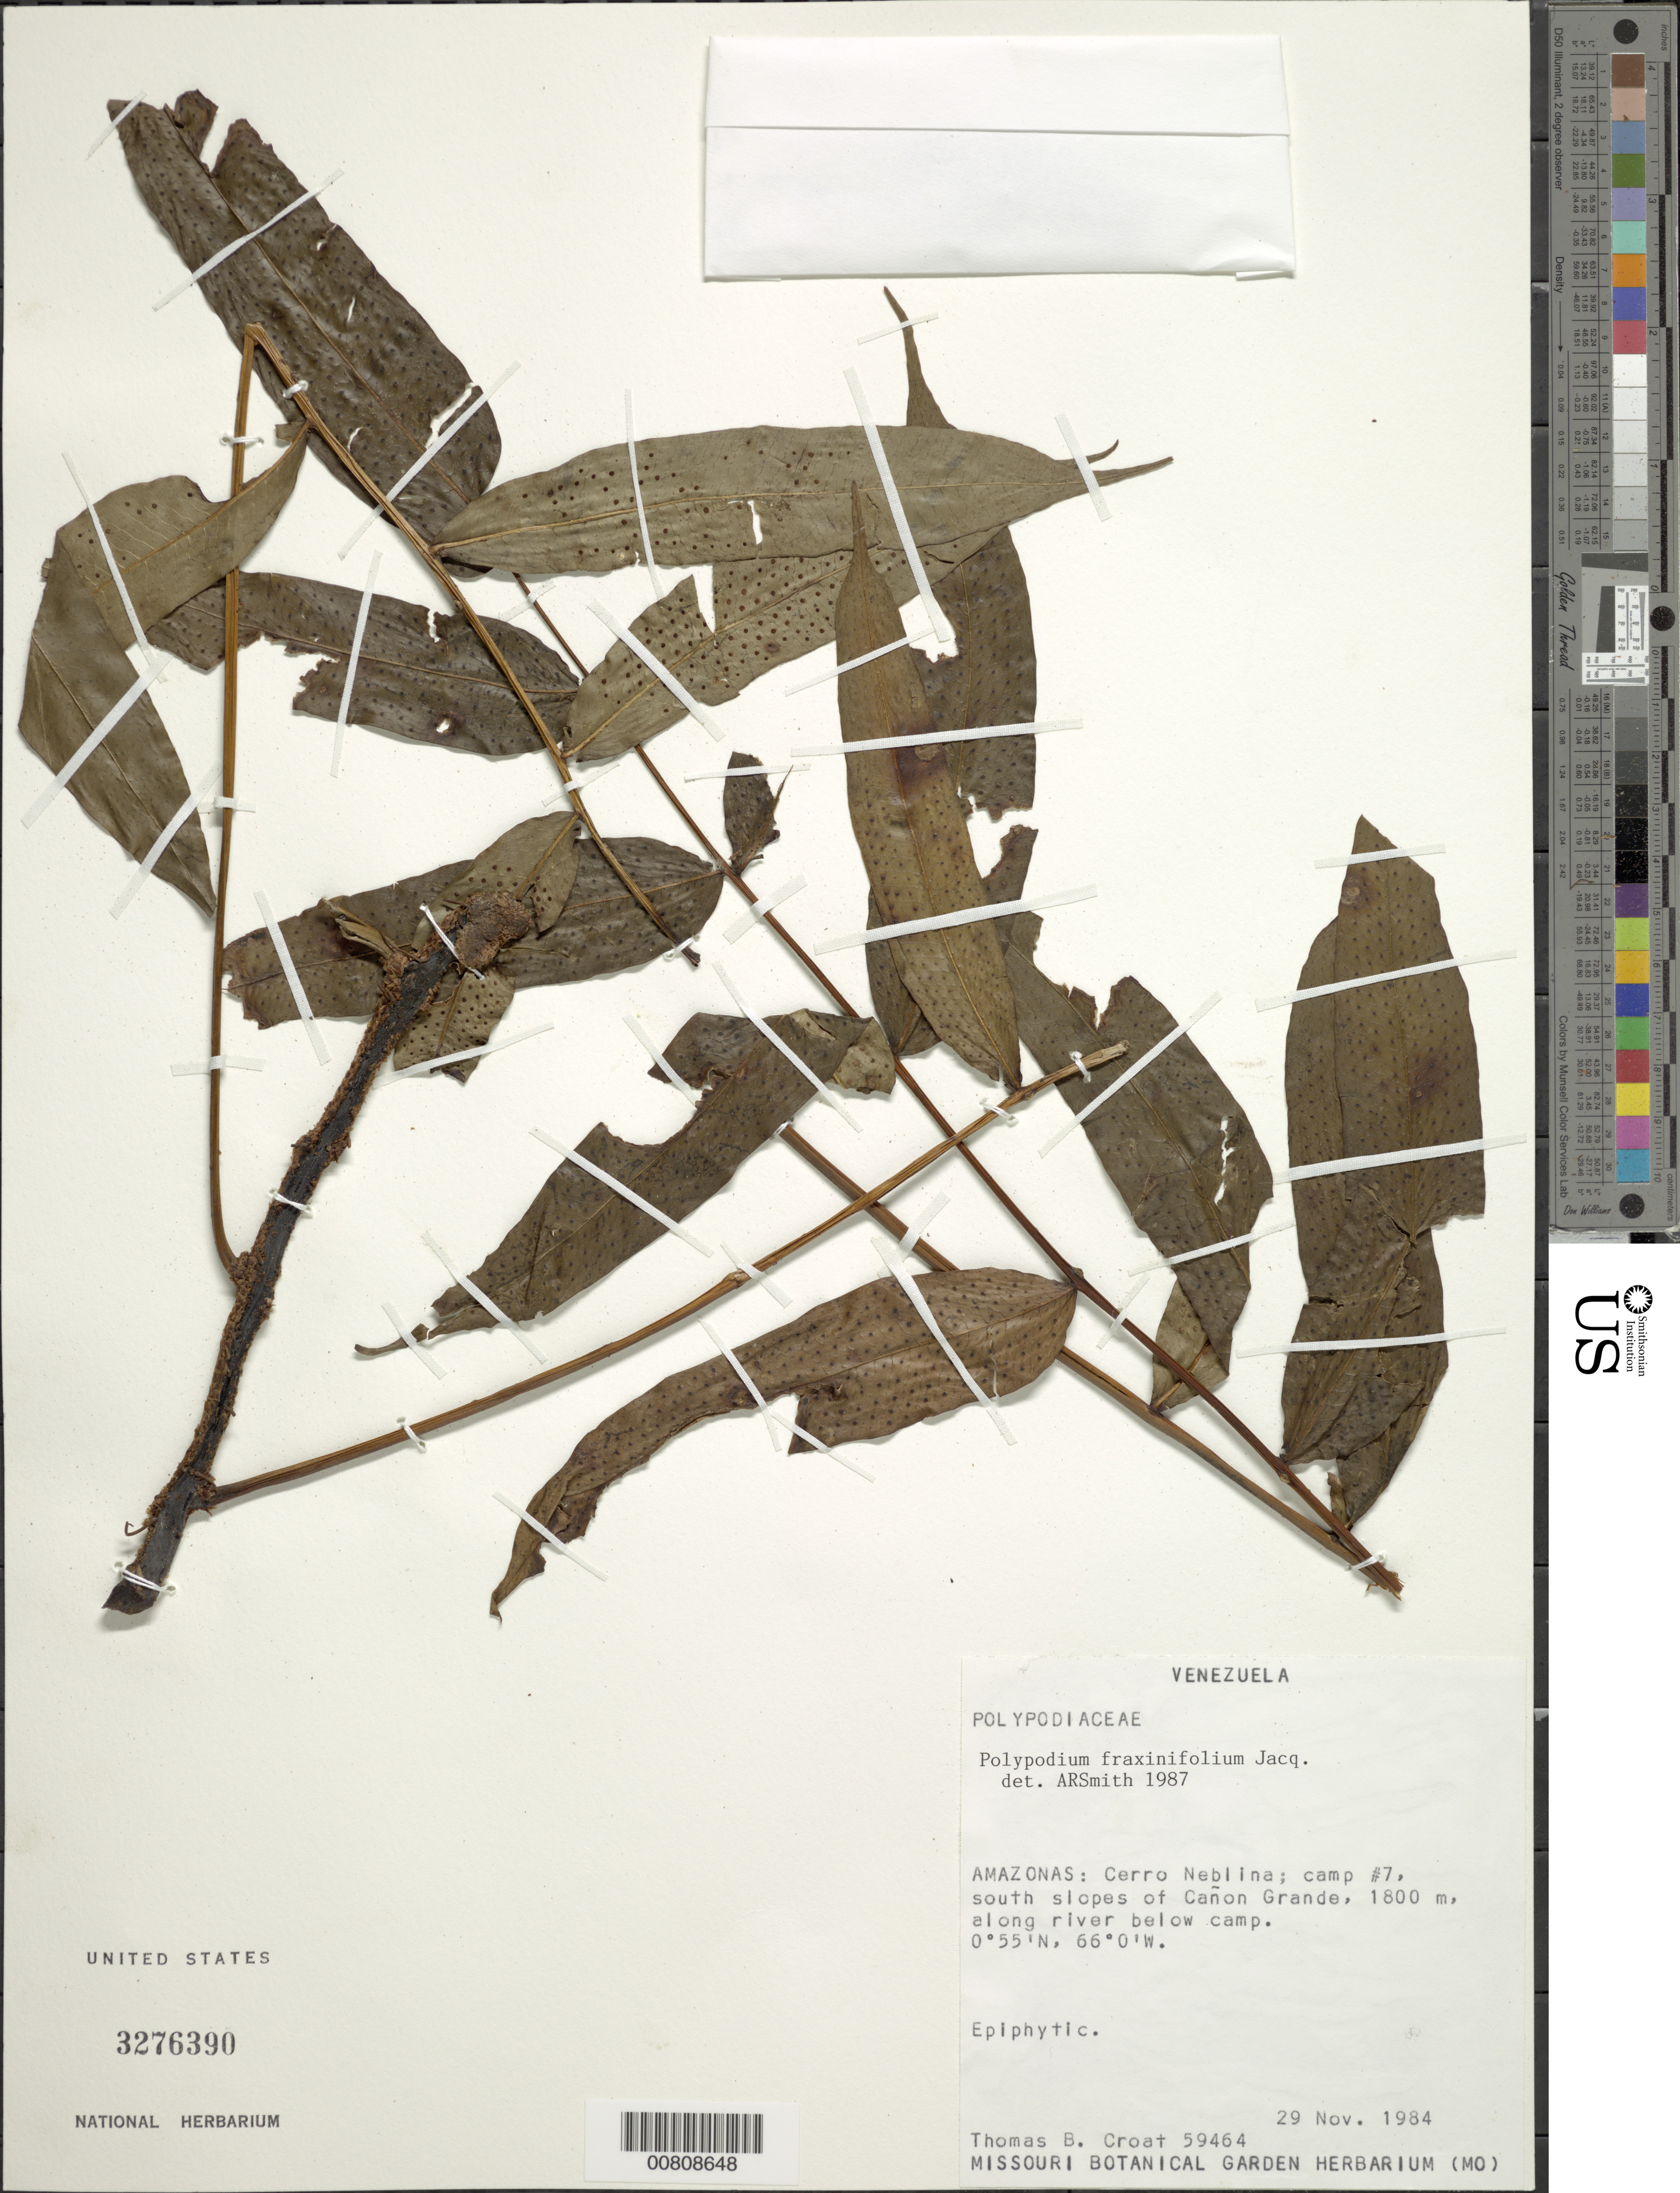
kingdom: Plantae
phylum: Tracheophyta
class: Polypodiopsida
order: Polypodiales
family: Polypodiaceae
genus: Serpocaulon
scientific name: Serpocaulon fraxinifolium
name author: (Jacq.) A.R. Sm.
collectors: T. B. Croat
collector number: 59464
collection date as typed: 29-Nov-84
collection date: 1984-11-29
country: Venezuela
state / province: Amazonas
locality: Cerro Neblina, camp #7, S slopes of Cañon Grande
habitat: Along river below camp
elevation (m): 1800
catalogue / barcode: US 3276390